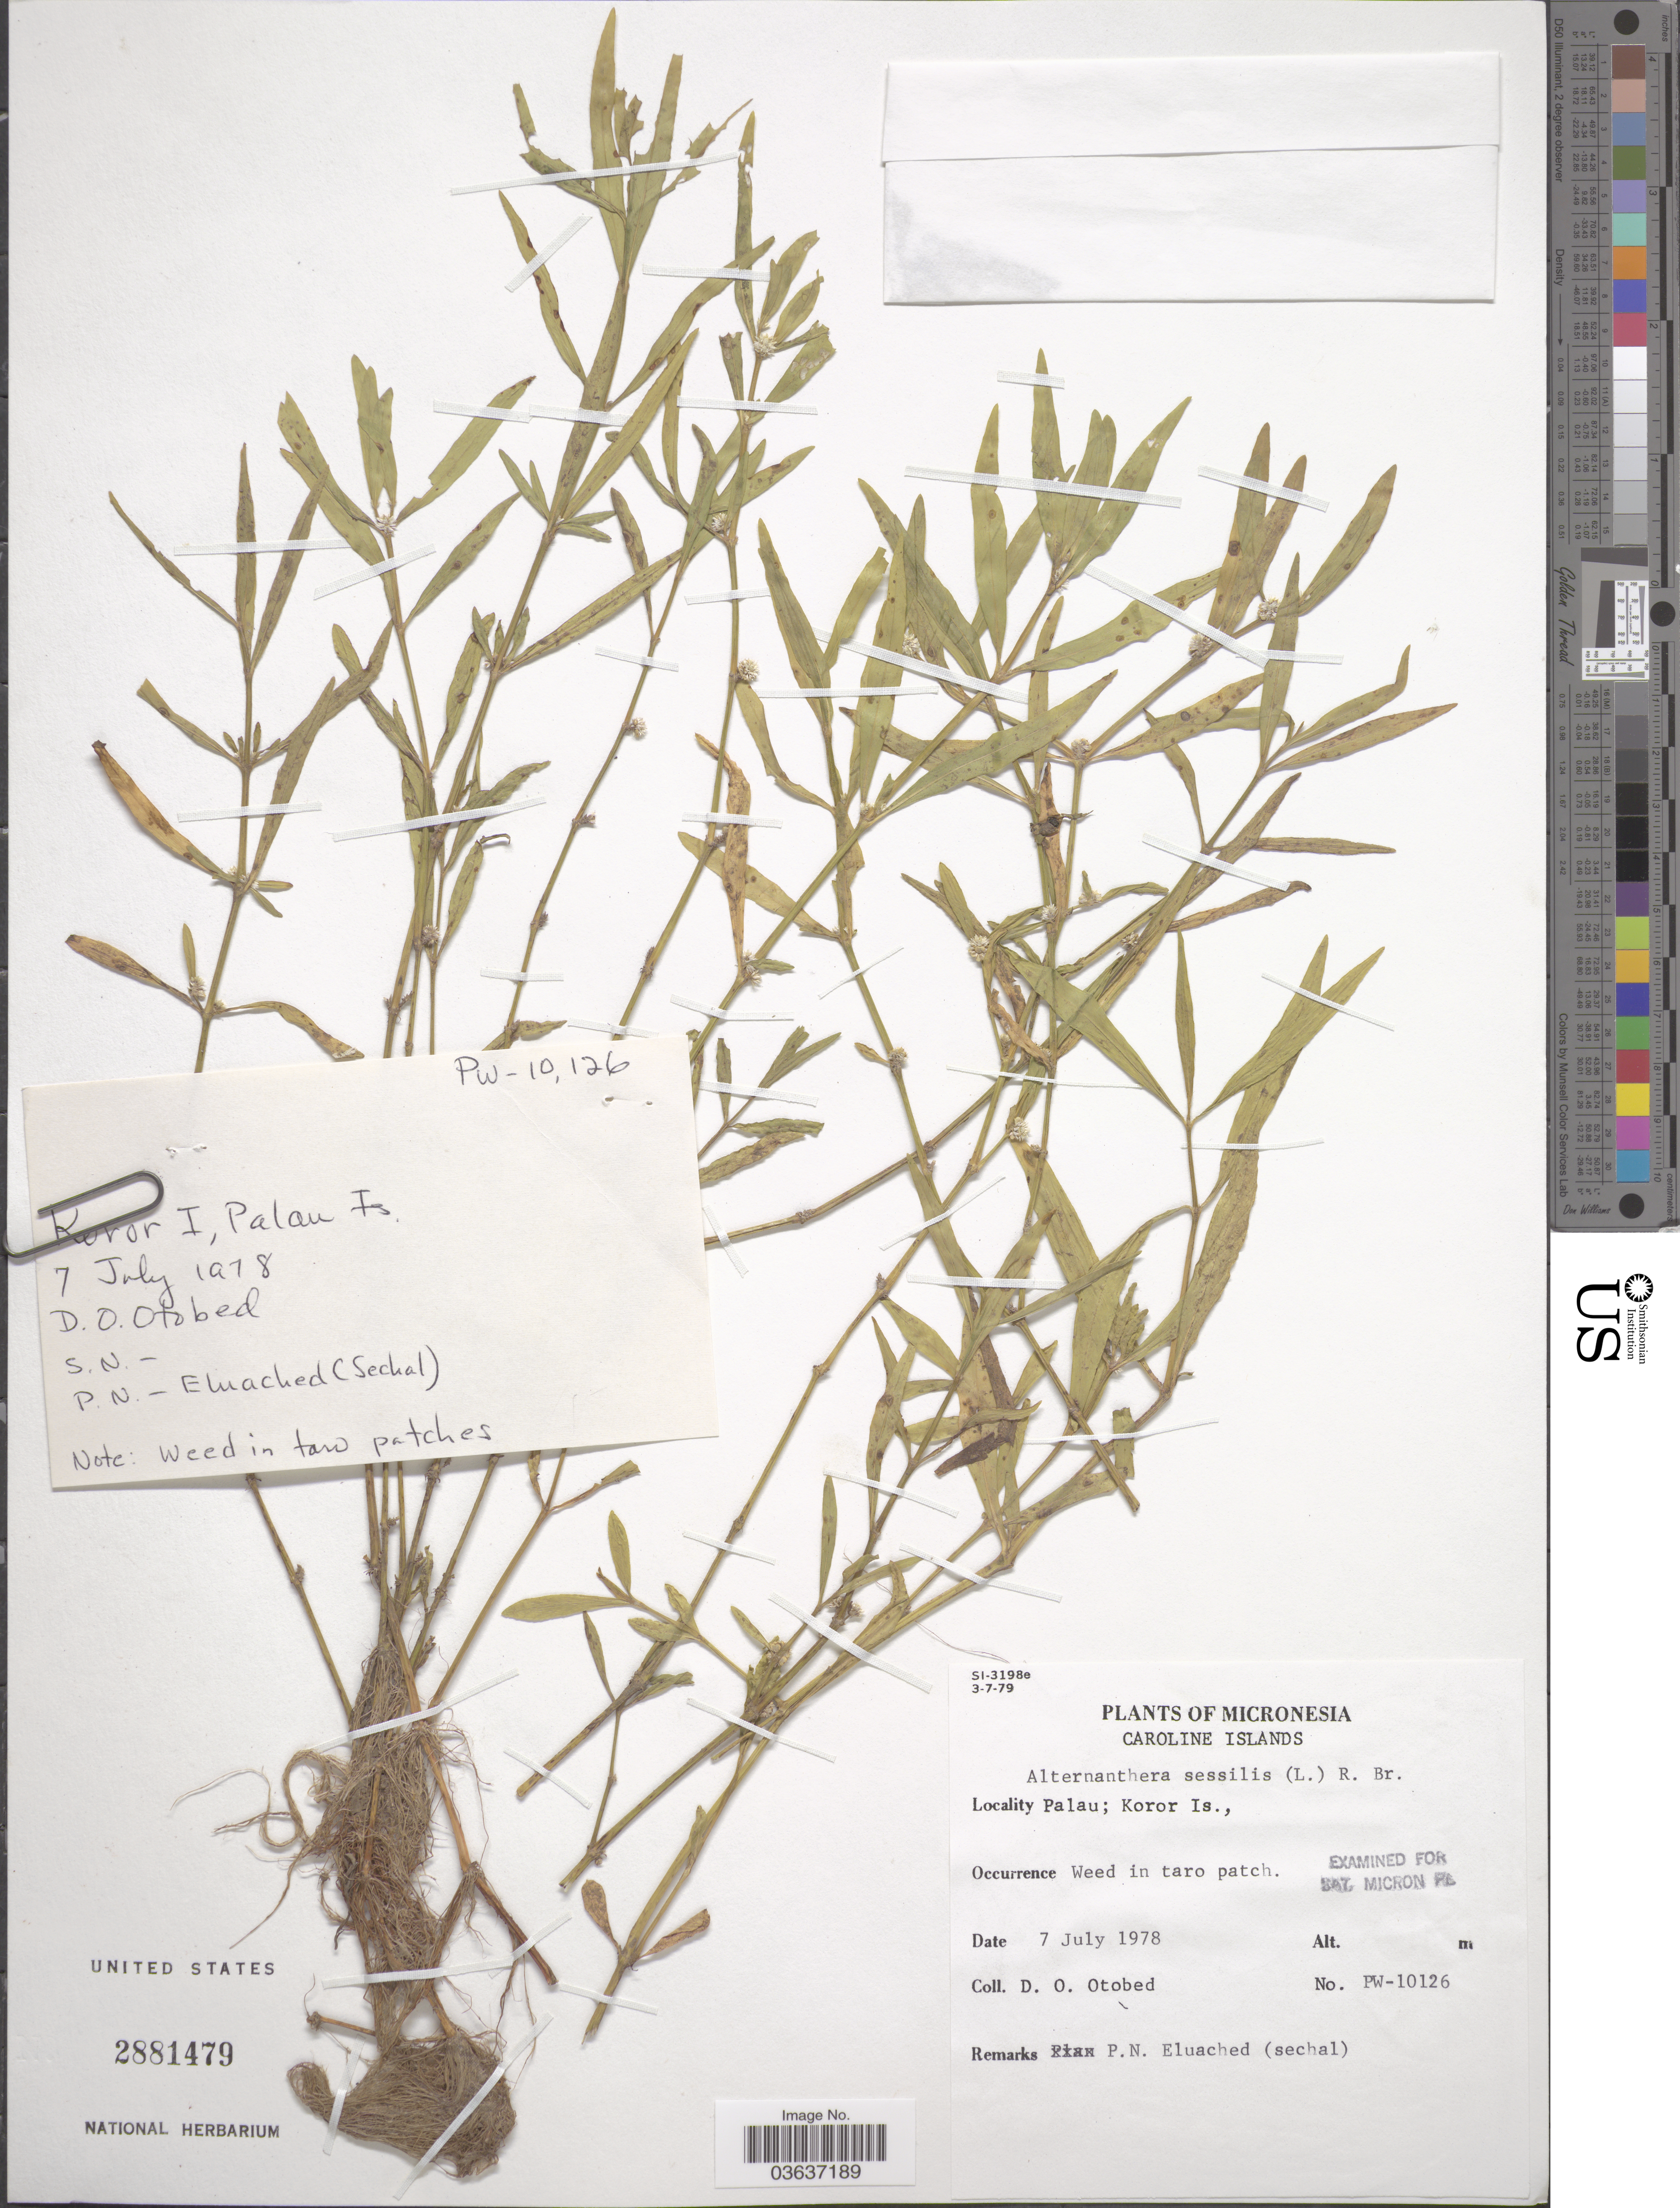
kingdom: Plantae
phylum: Tracheophyta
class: Magnoliopsida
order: Caryophyllales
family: Amaranthaceae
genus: Alternanthera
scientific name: Alternanthera sessilis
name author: (L.) DC.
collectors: D. O. Otobed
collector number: PW-10126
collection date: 1978-07-07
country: Palau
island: Oreor [Koror]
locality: Caroline Islands. Palau; Koror Is.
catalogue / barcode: US 2881479